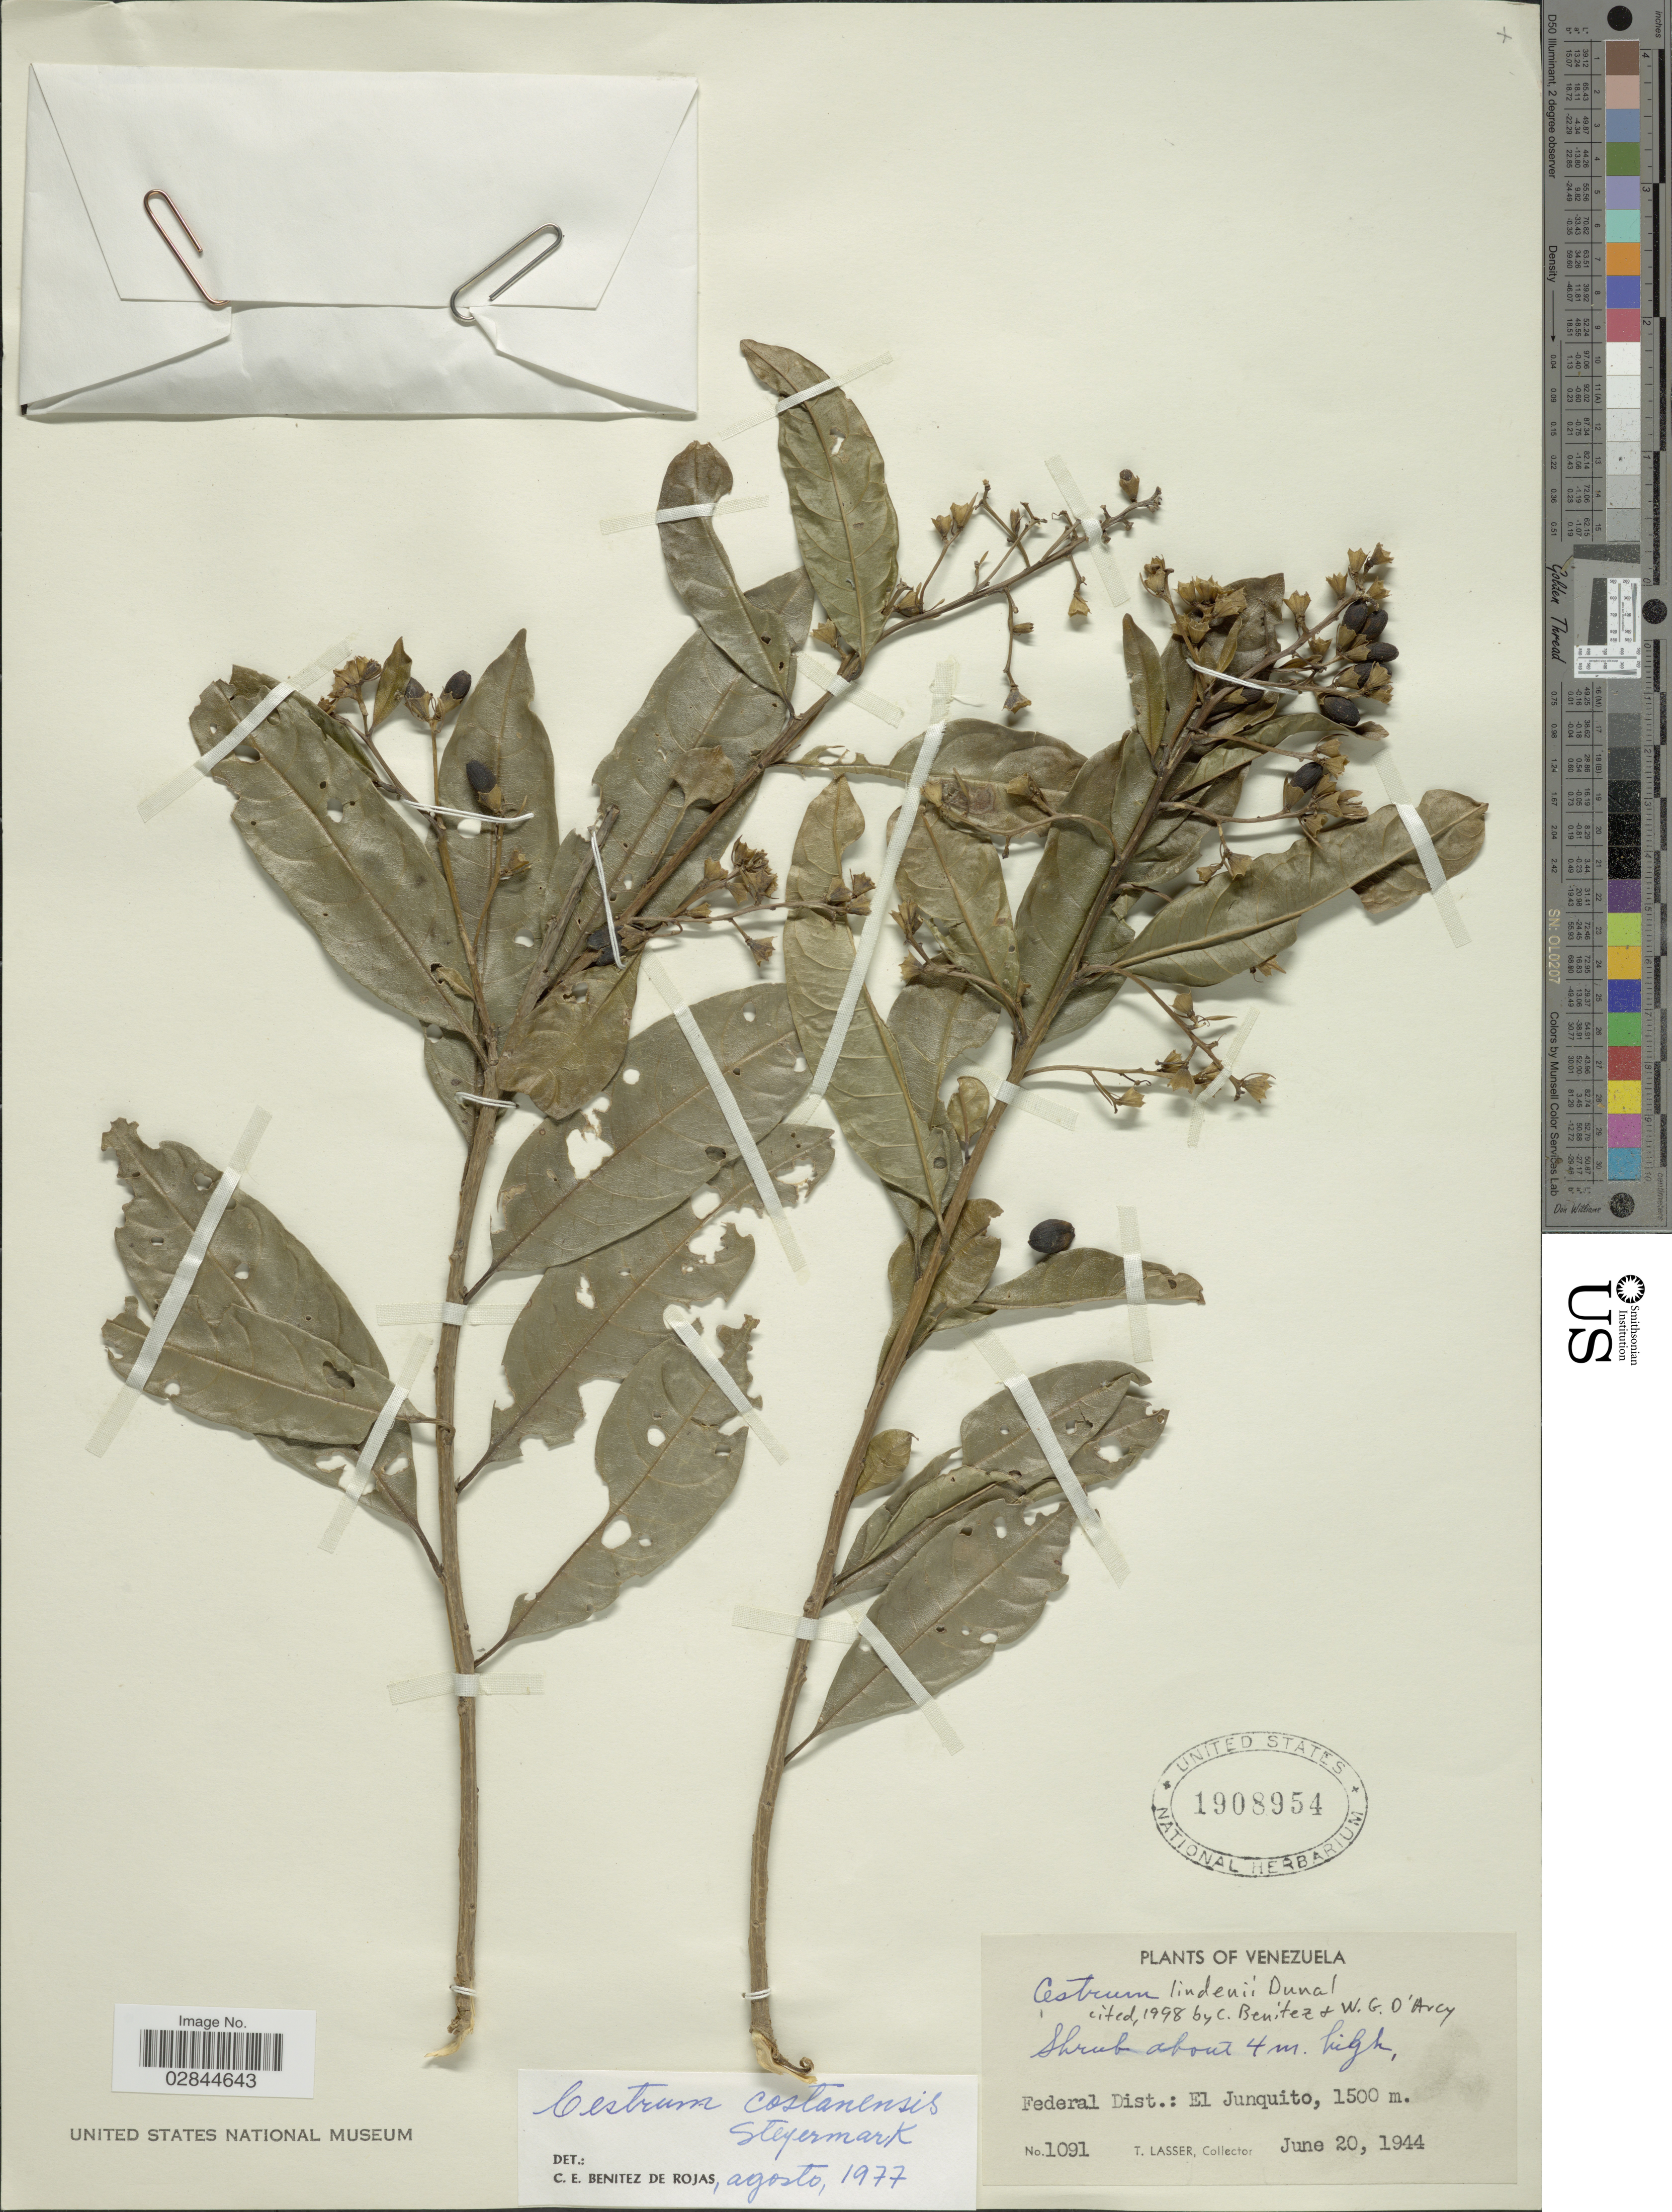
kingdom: Plantae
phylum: Tracheophyta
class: Magnoliopsida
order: Solanales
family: Solanaceae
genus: Cestrum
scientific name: Cestrum lindenii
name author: Dunal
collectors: T. Lasser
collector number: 1091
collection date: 1944-06-20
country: Venezuela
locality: Federal Dist.: El Junquito.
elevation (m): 1500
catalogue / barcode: US 1908954